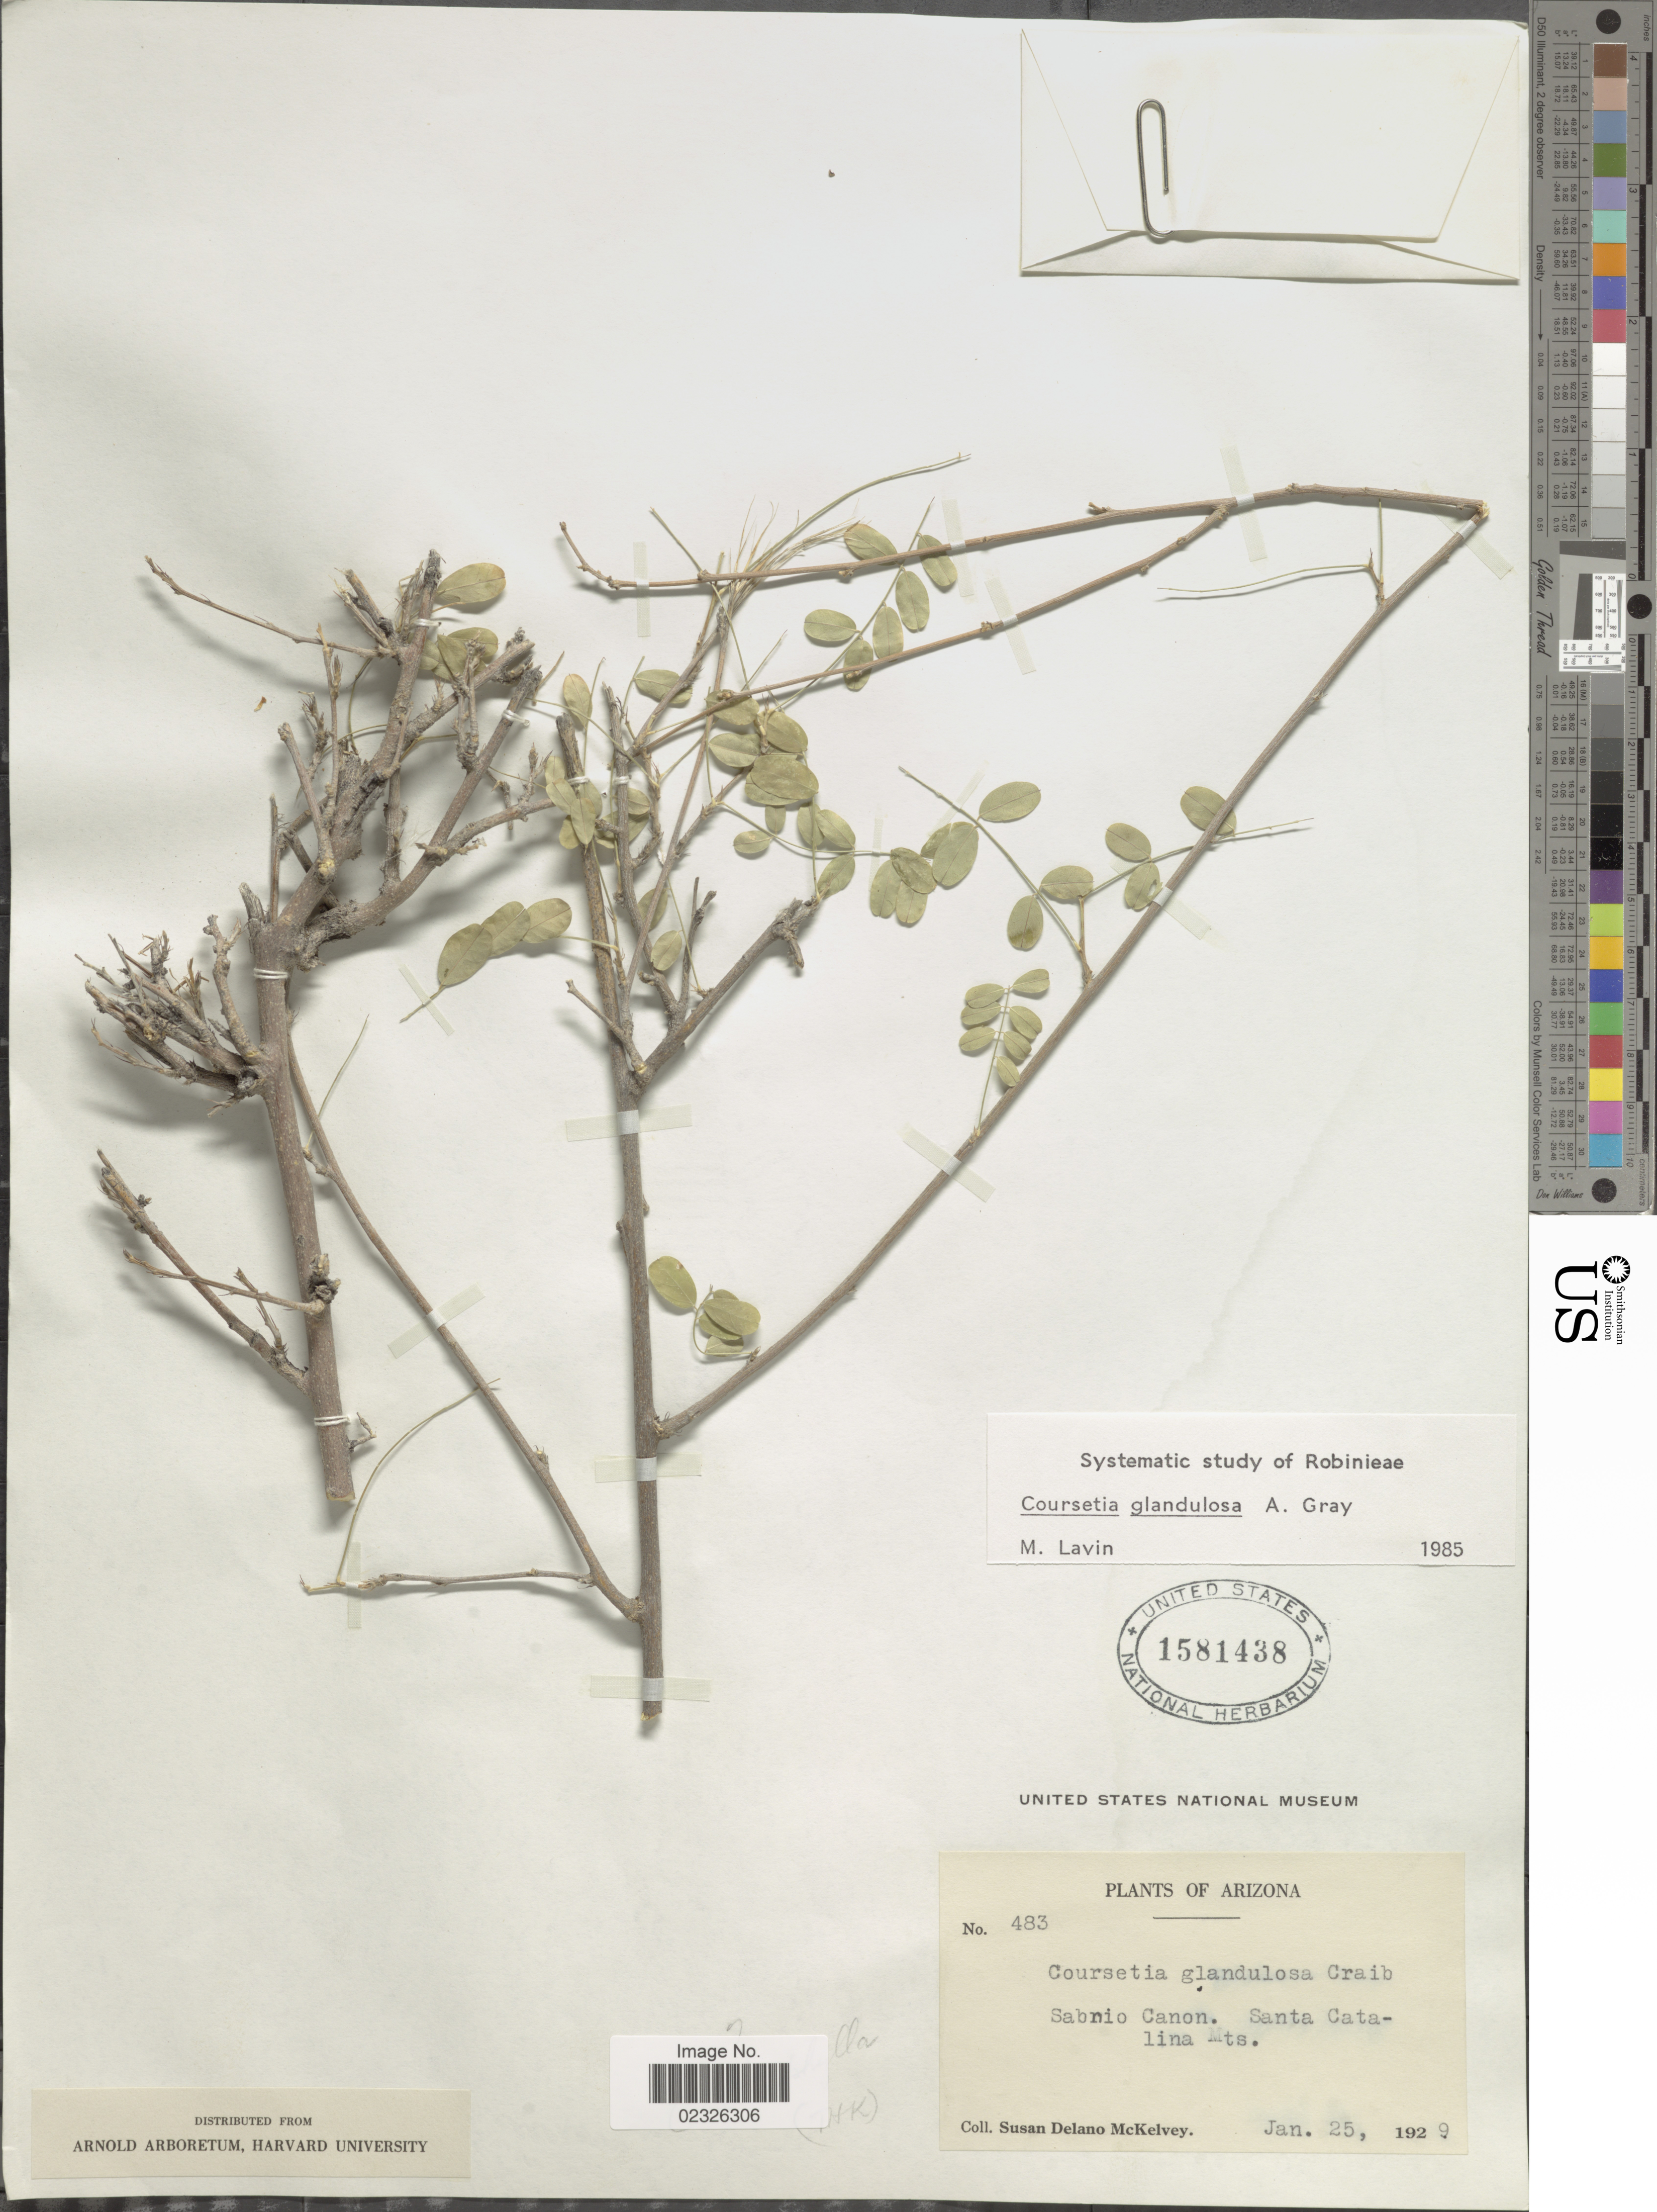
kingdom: Plantae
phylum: Tracheophyta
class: Magnoliopsida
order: Fabales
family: Fabaceae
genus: Coursetia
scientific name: Coursetia glandulosa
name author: A. Gray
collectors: S. A. McKelvey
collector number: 483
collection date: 1929-01-25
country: United States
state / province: Arizona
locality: Sabnio Canon. Santa Catalina Mts.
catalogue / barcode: US 1581438